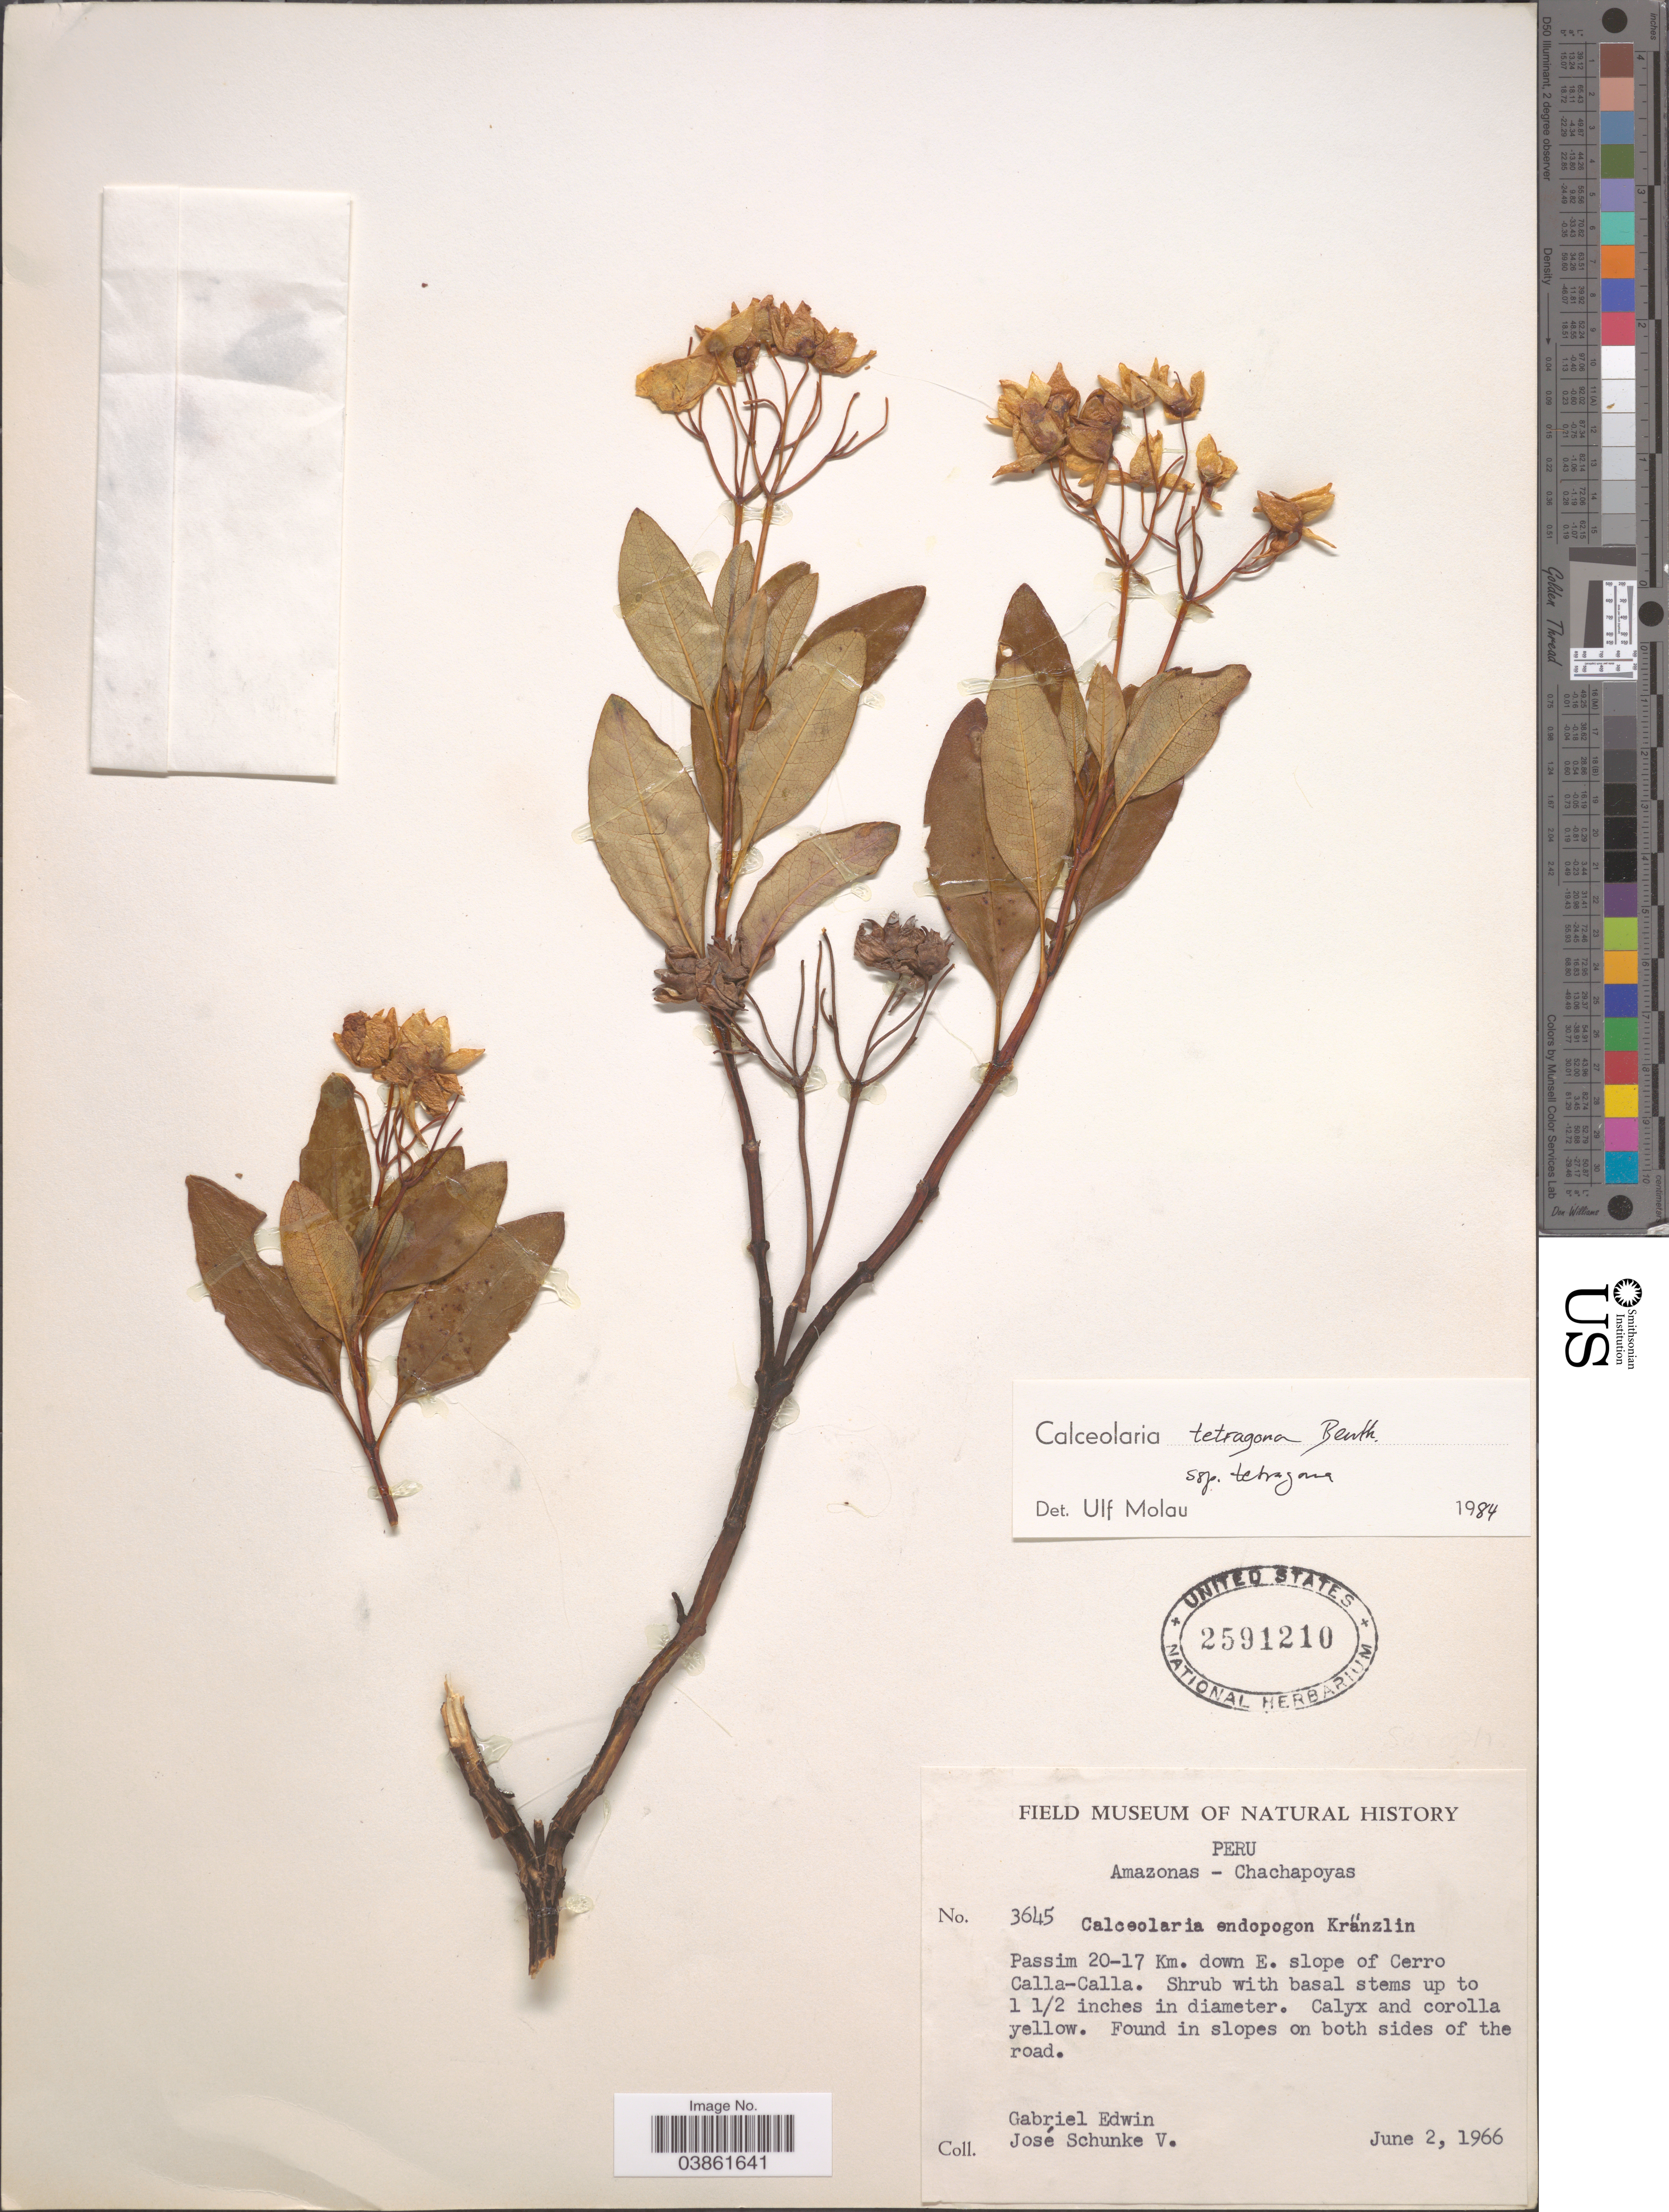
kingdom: Plantae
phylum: Tracheophyta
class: Magnoliopsida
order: Lamiales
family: Calceolariaceae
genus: Calceolaria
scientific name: Calceolaria tetragona subsp. tetragona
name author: Benth.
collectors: G. Edwin & J. Schunke Vigo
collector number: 3645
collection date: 1966-06-02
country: Peru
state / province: Amazonas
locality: Chachapoyas. Passim 20-17 Km. down E. slope of Cerro Calla-Calla.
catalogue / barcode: US 2591210